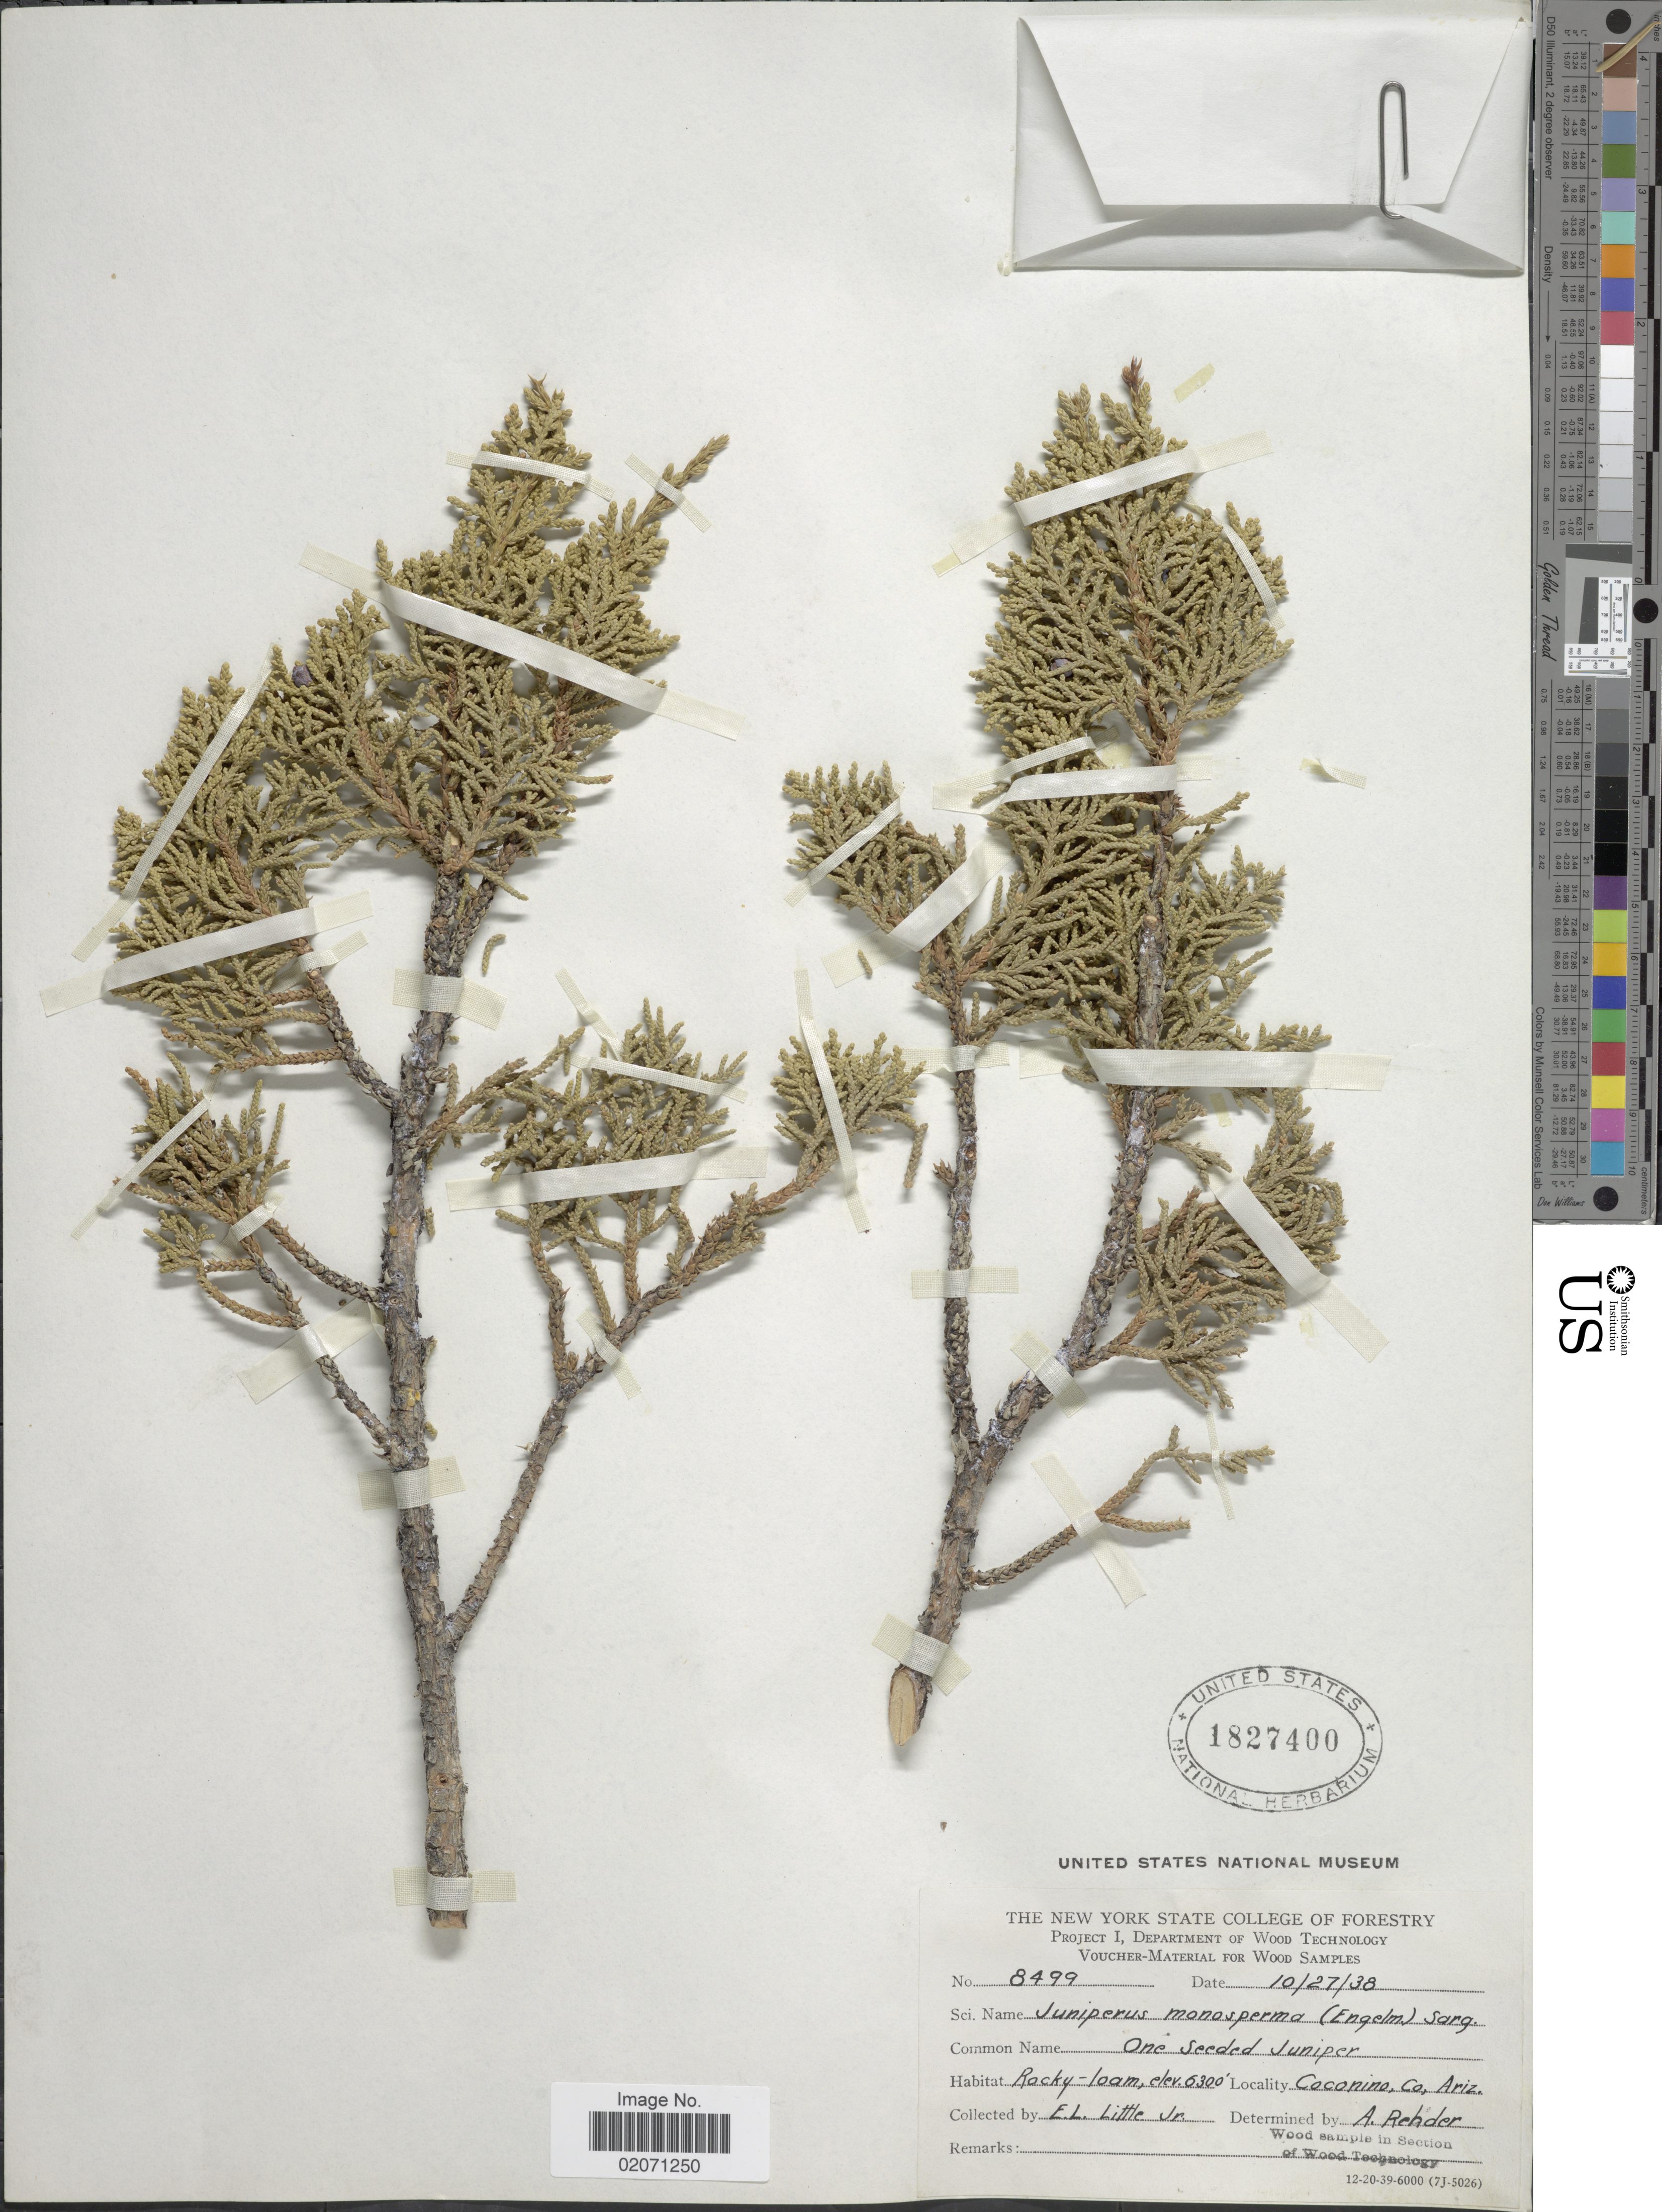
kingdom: Plantae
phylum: Tracheophyta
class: Pinopsida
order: Pinales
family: Cupressaceae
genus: Juniperus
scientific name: Juniperus monosperma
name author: (Engelm.) Sarg.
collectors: E. L. Little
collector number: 8499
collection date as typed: Transcribed d/m/y: 27/10/38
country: United States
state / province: Arizona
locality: Coconino Co.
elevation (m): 1920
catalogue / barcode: US 1827400